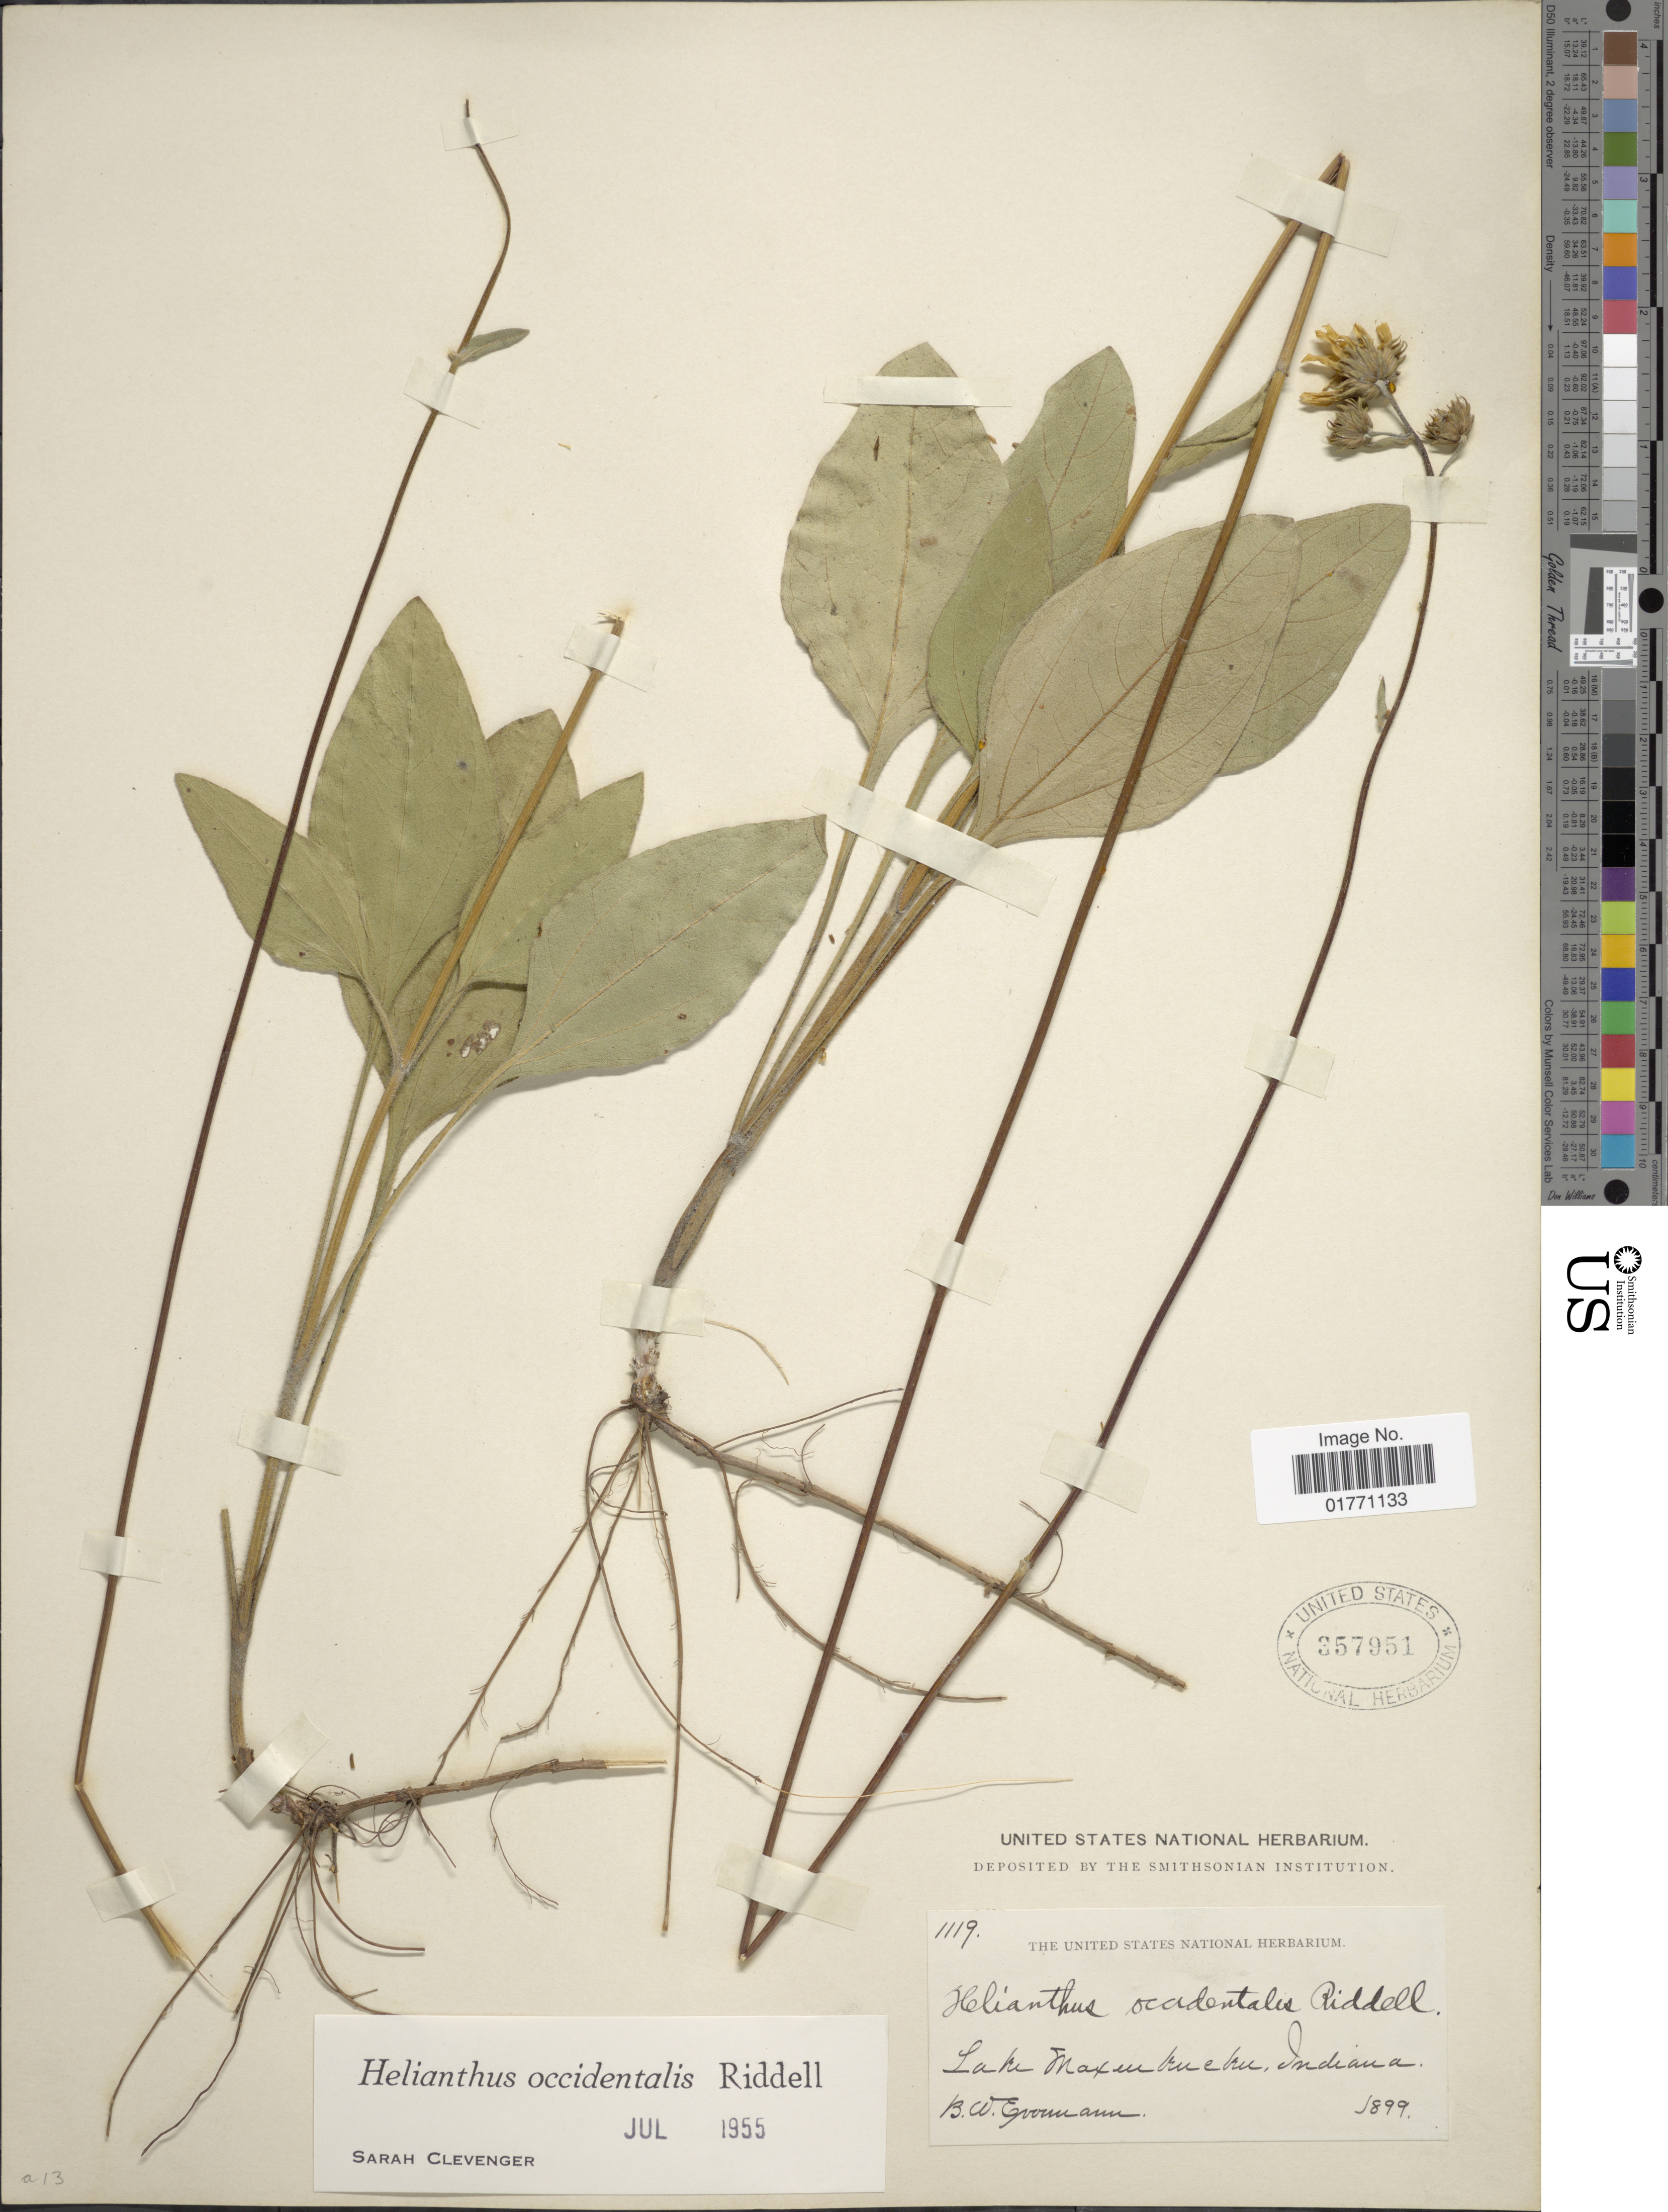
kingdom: Plantae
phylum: Tracheophyta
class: Magnoliopsida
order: Asterales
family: Asteraceae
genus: Helianthus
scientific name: Helianthus occidentalis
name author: Riddell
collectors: B. W. Evermann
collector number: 1119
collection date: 1899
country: United States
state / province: Indiana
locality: Lake Maxinkuckee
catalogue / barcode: US 357951